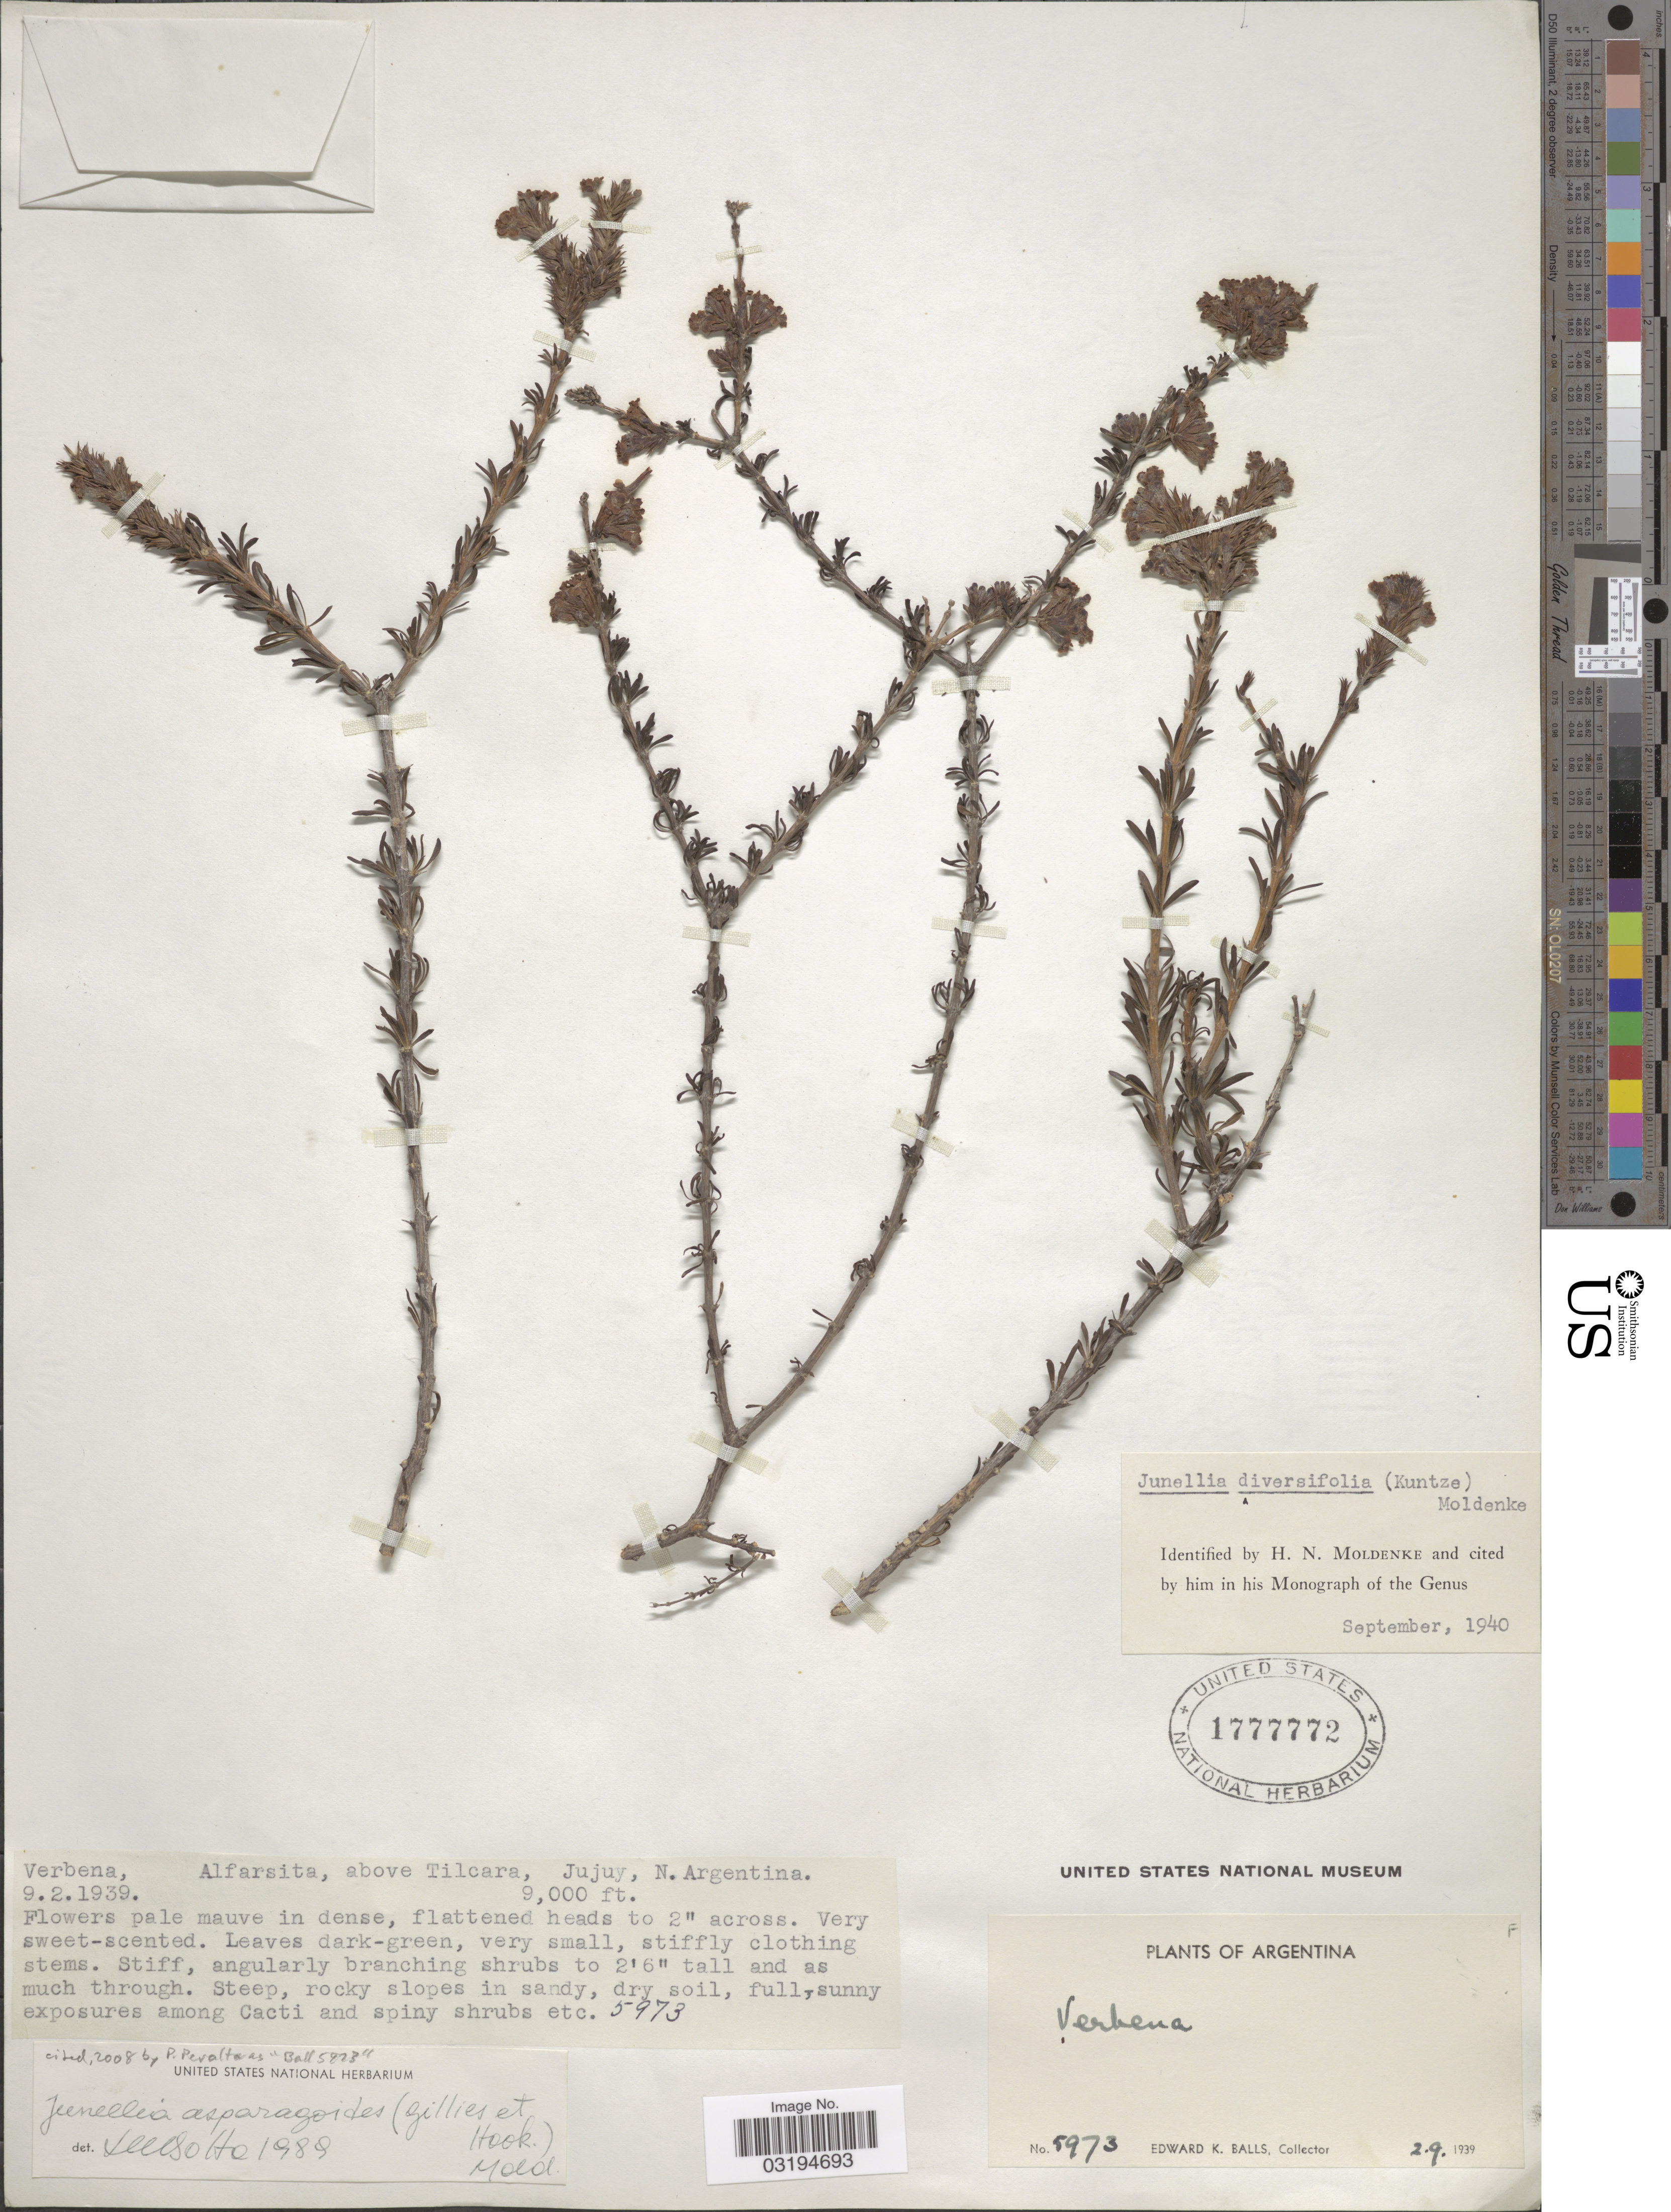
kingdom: Plantae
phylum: Tracheophyta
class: Magnoliopsida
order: Lamiales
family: Verbenaceae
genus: Junellia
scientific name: Junellia asparagoides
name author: (Gillies & Hook.) Moldenke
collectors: E. K. Balls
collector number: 5973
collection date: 1939-02-09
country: Argentina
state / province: Jujuy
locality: Alfarsita, above Tilcara, Jujuy, N. Argentina.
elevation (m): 2743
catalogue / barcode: US 1777772